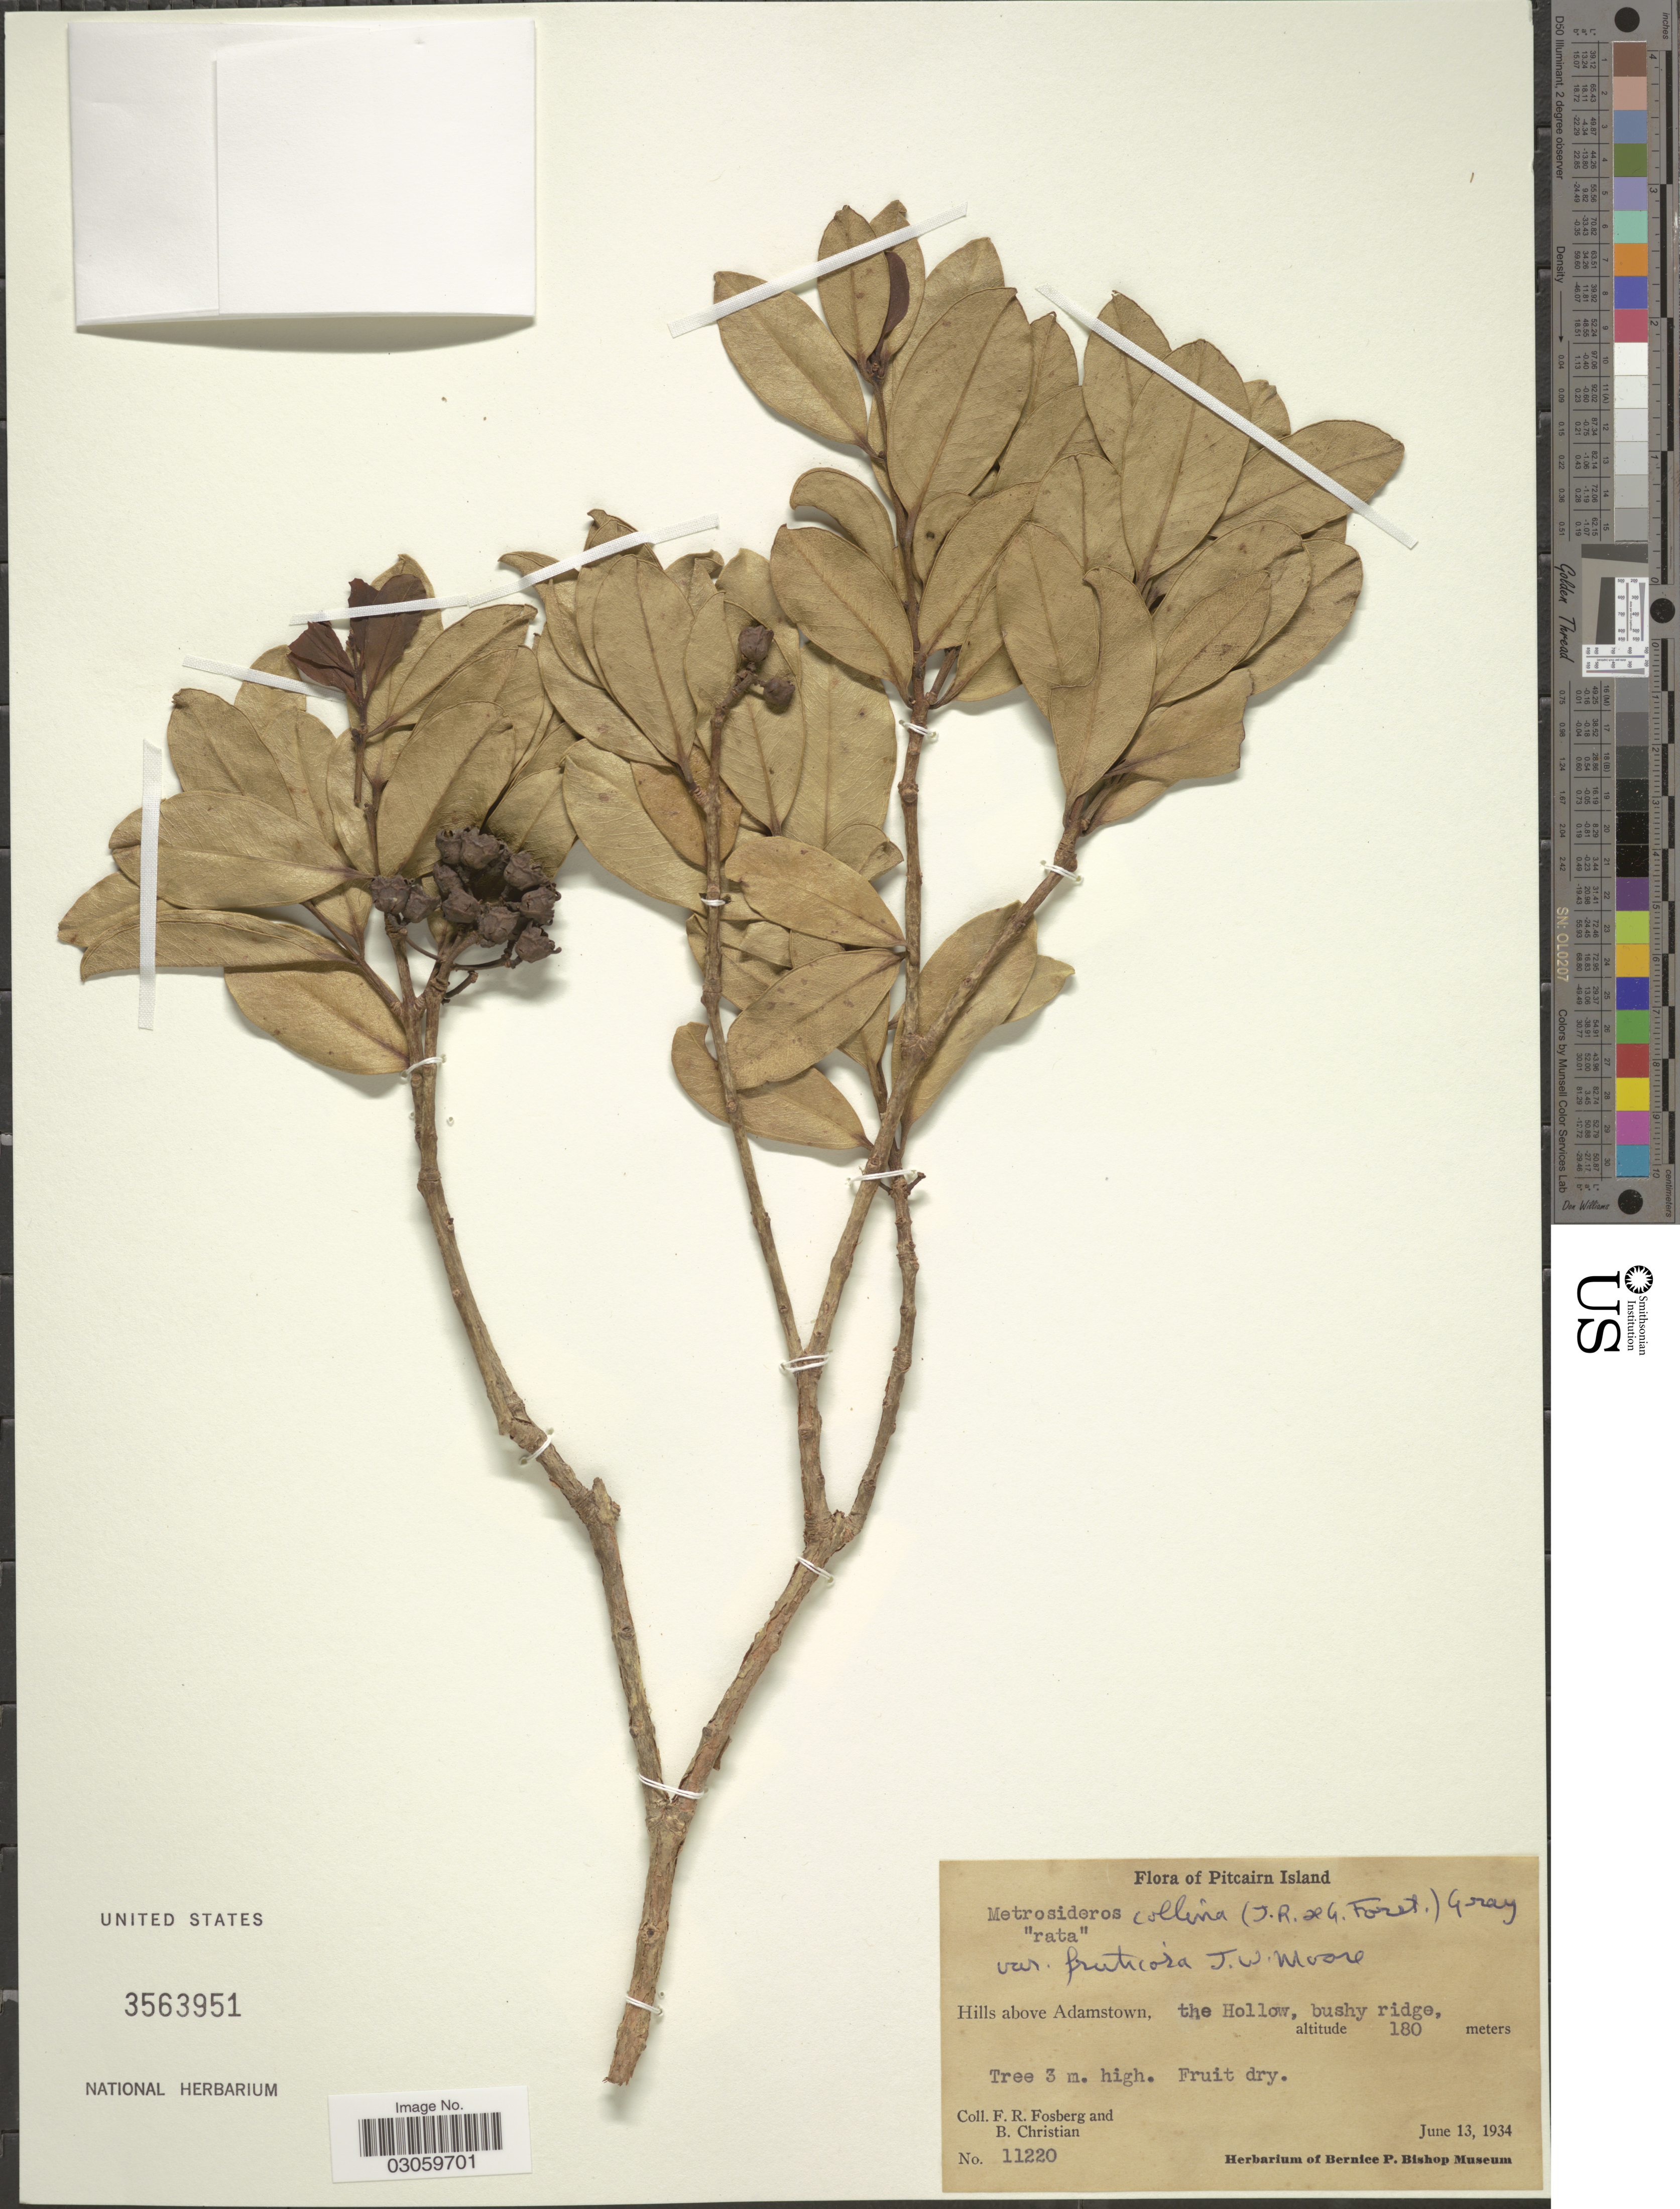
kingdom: Plantae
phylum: Tracheophyta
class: Magnoliopsida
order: Myrtales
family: Myrtaceae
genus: Metrosideros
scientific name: Metrosideros collina var. fruticosa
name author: J.W. Moore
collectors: F. R. Fosberg & B. Christian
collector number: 11220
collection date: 1934-06-13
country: Pitcairn Islands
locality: Pitcairn Island. Hills above Adamstown, the Hollow.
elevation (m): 180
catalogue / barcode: US 3563951